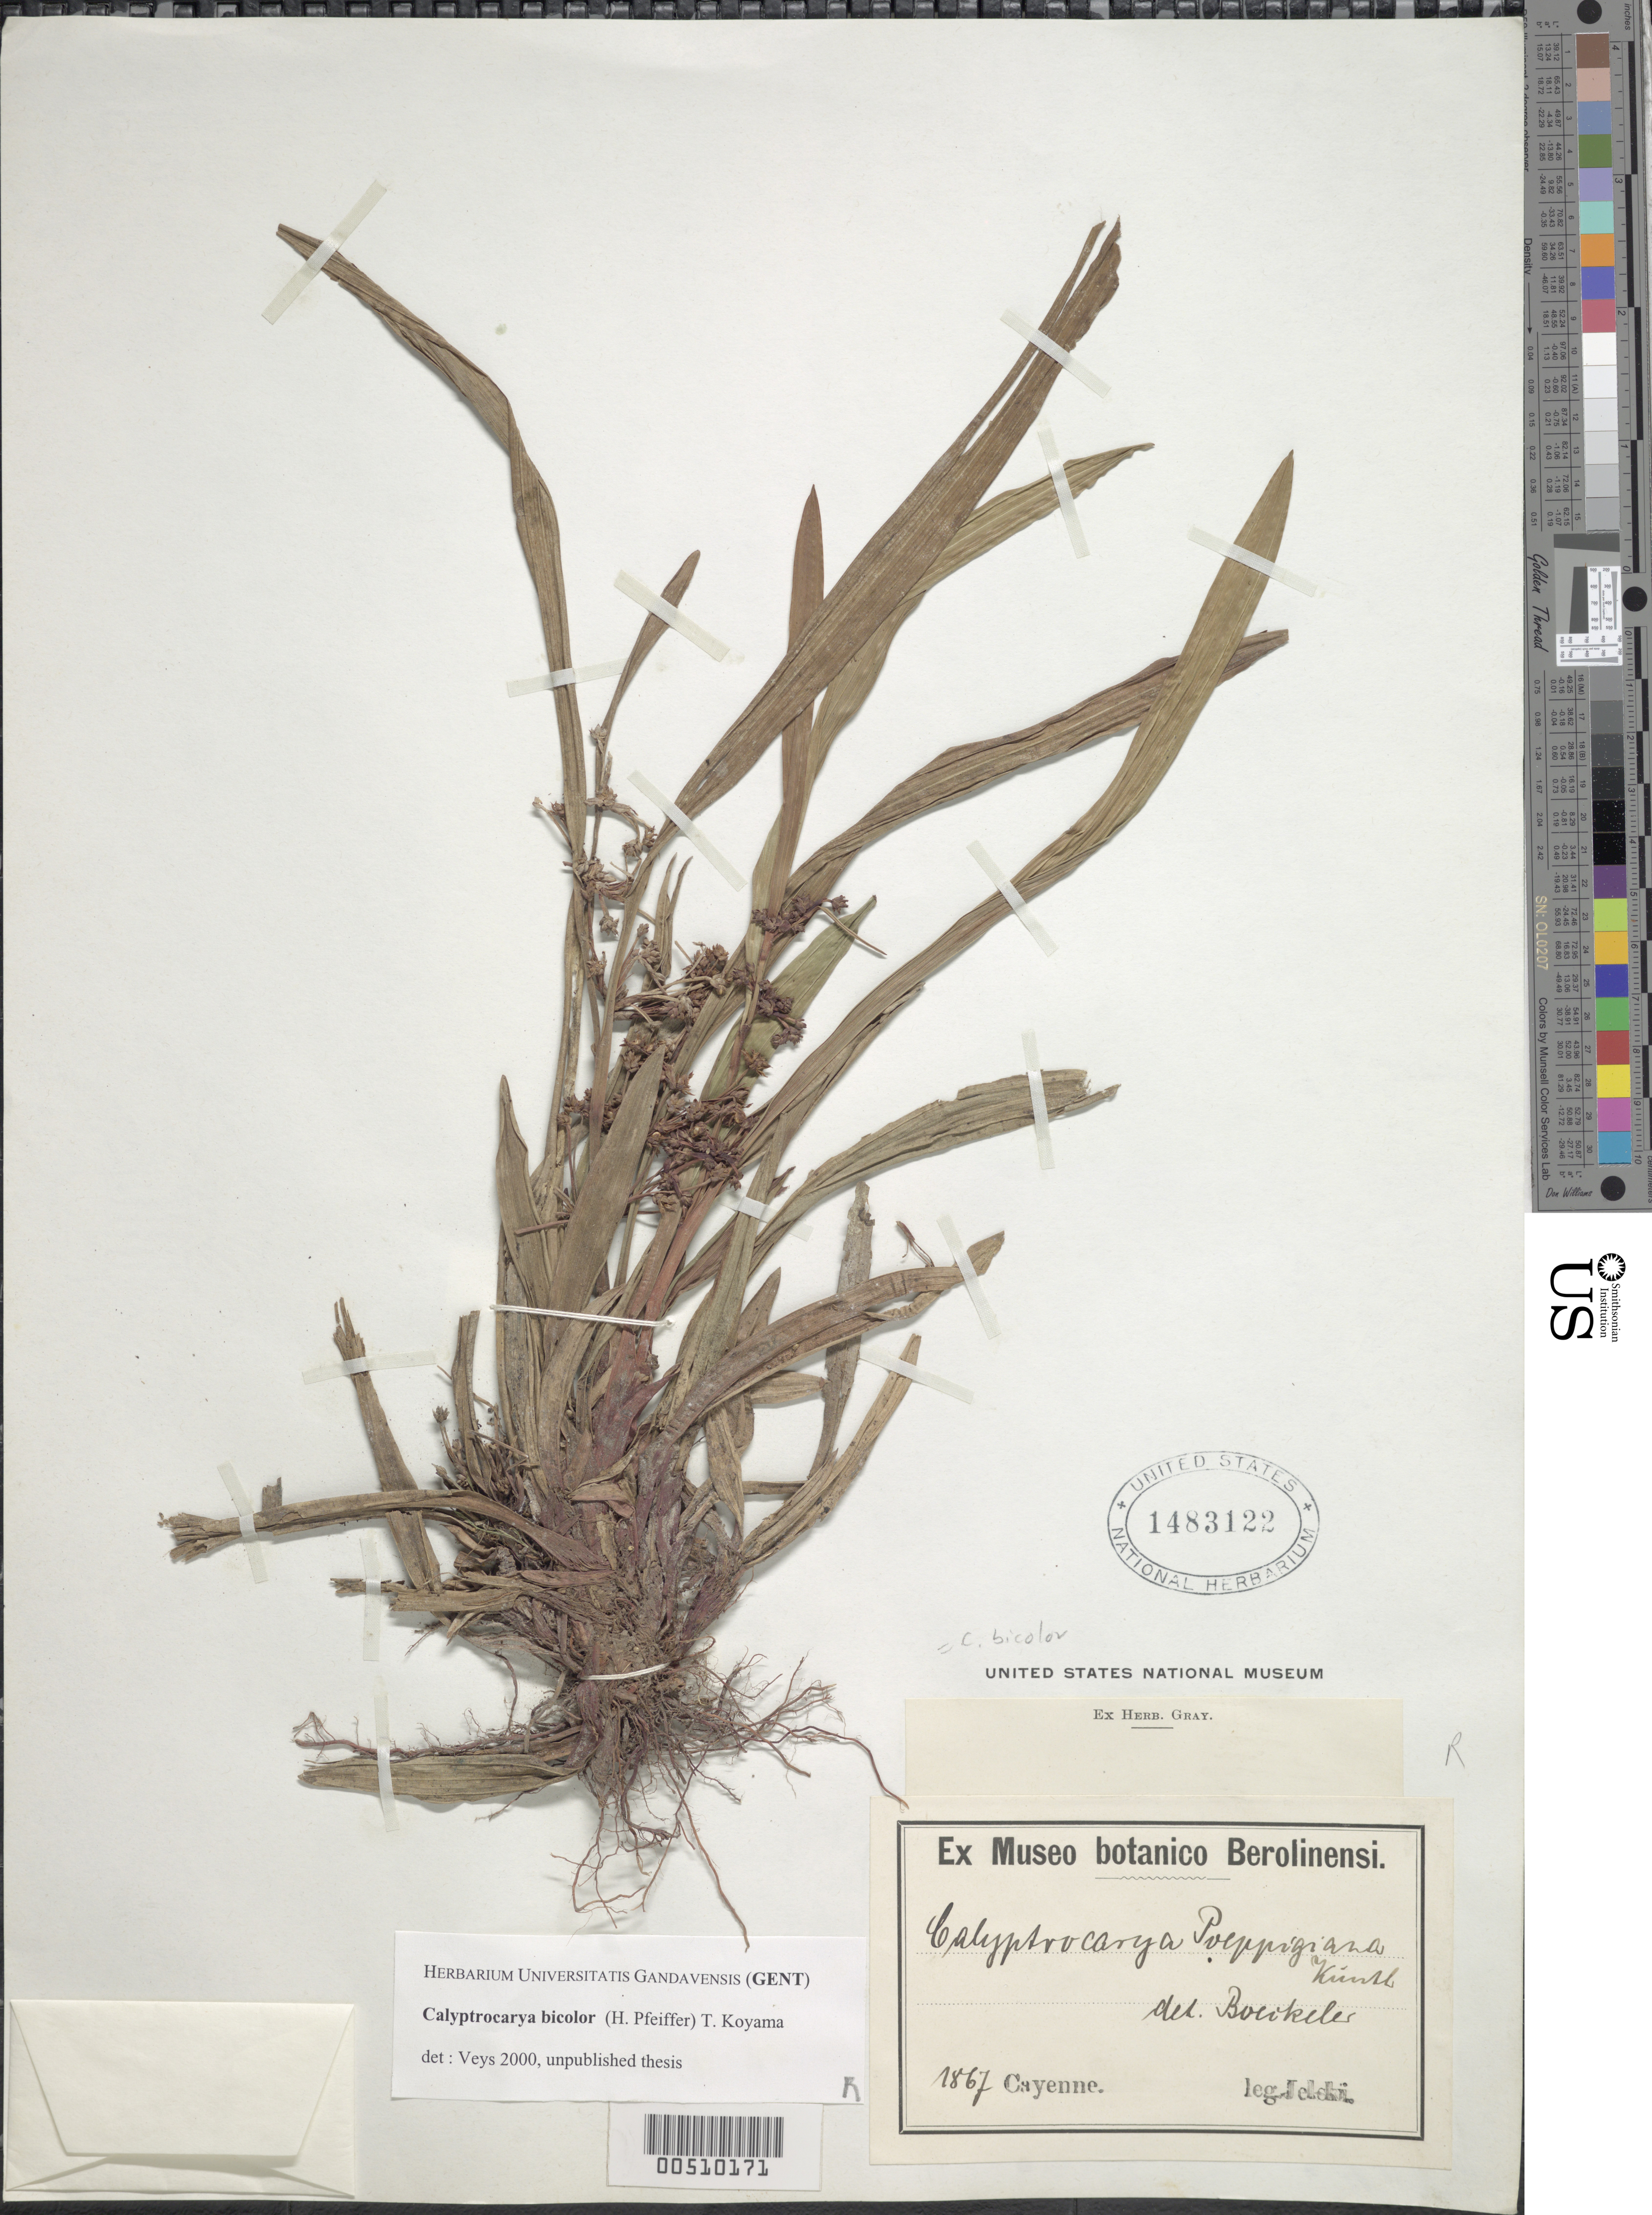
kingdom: Plantae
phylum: Tracheophyta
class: Liliopsida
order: Poales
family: Cyperaceae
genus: Calyptrocarya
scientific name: Calyptrocarya bicolor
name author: (H. Pfeiff.) T. Koyama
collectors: -. Jelski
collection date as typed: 1867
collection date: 1867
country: French Guiana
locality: Cayenne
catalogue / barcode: US 1483122